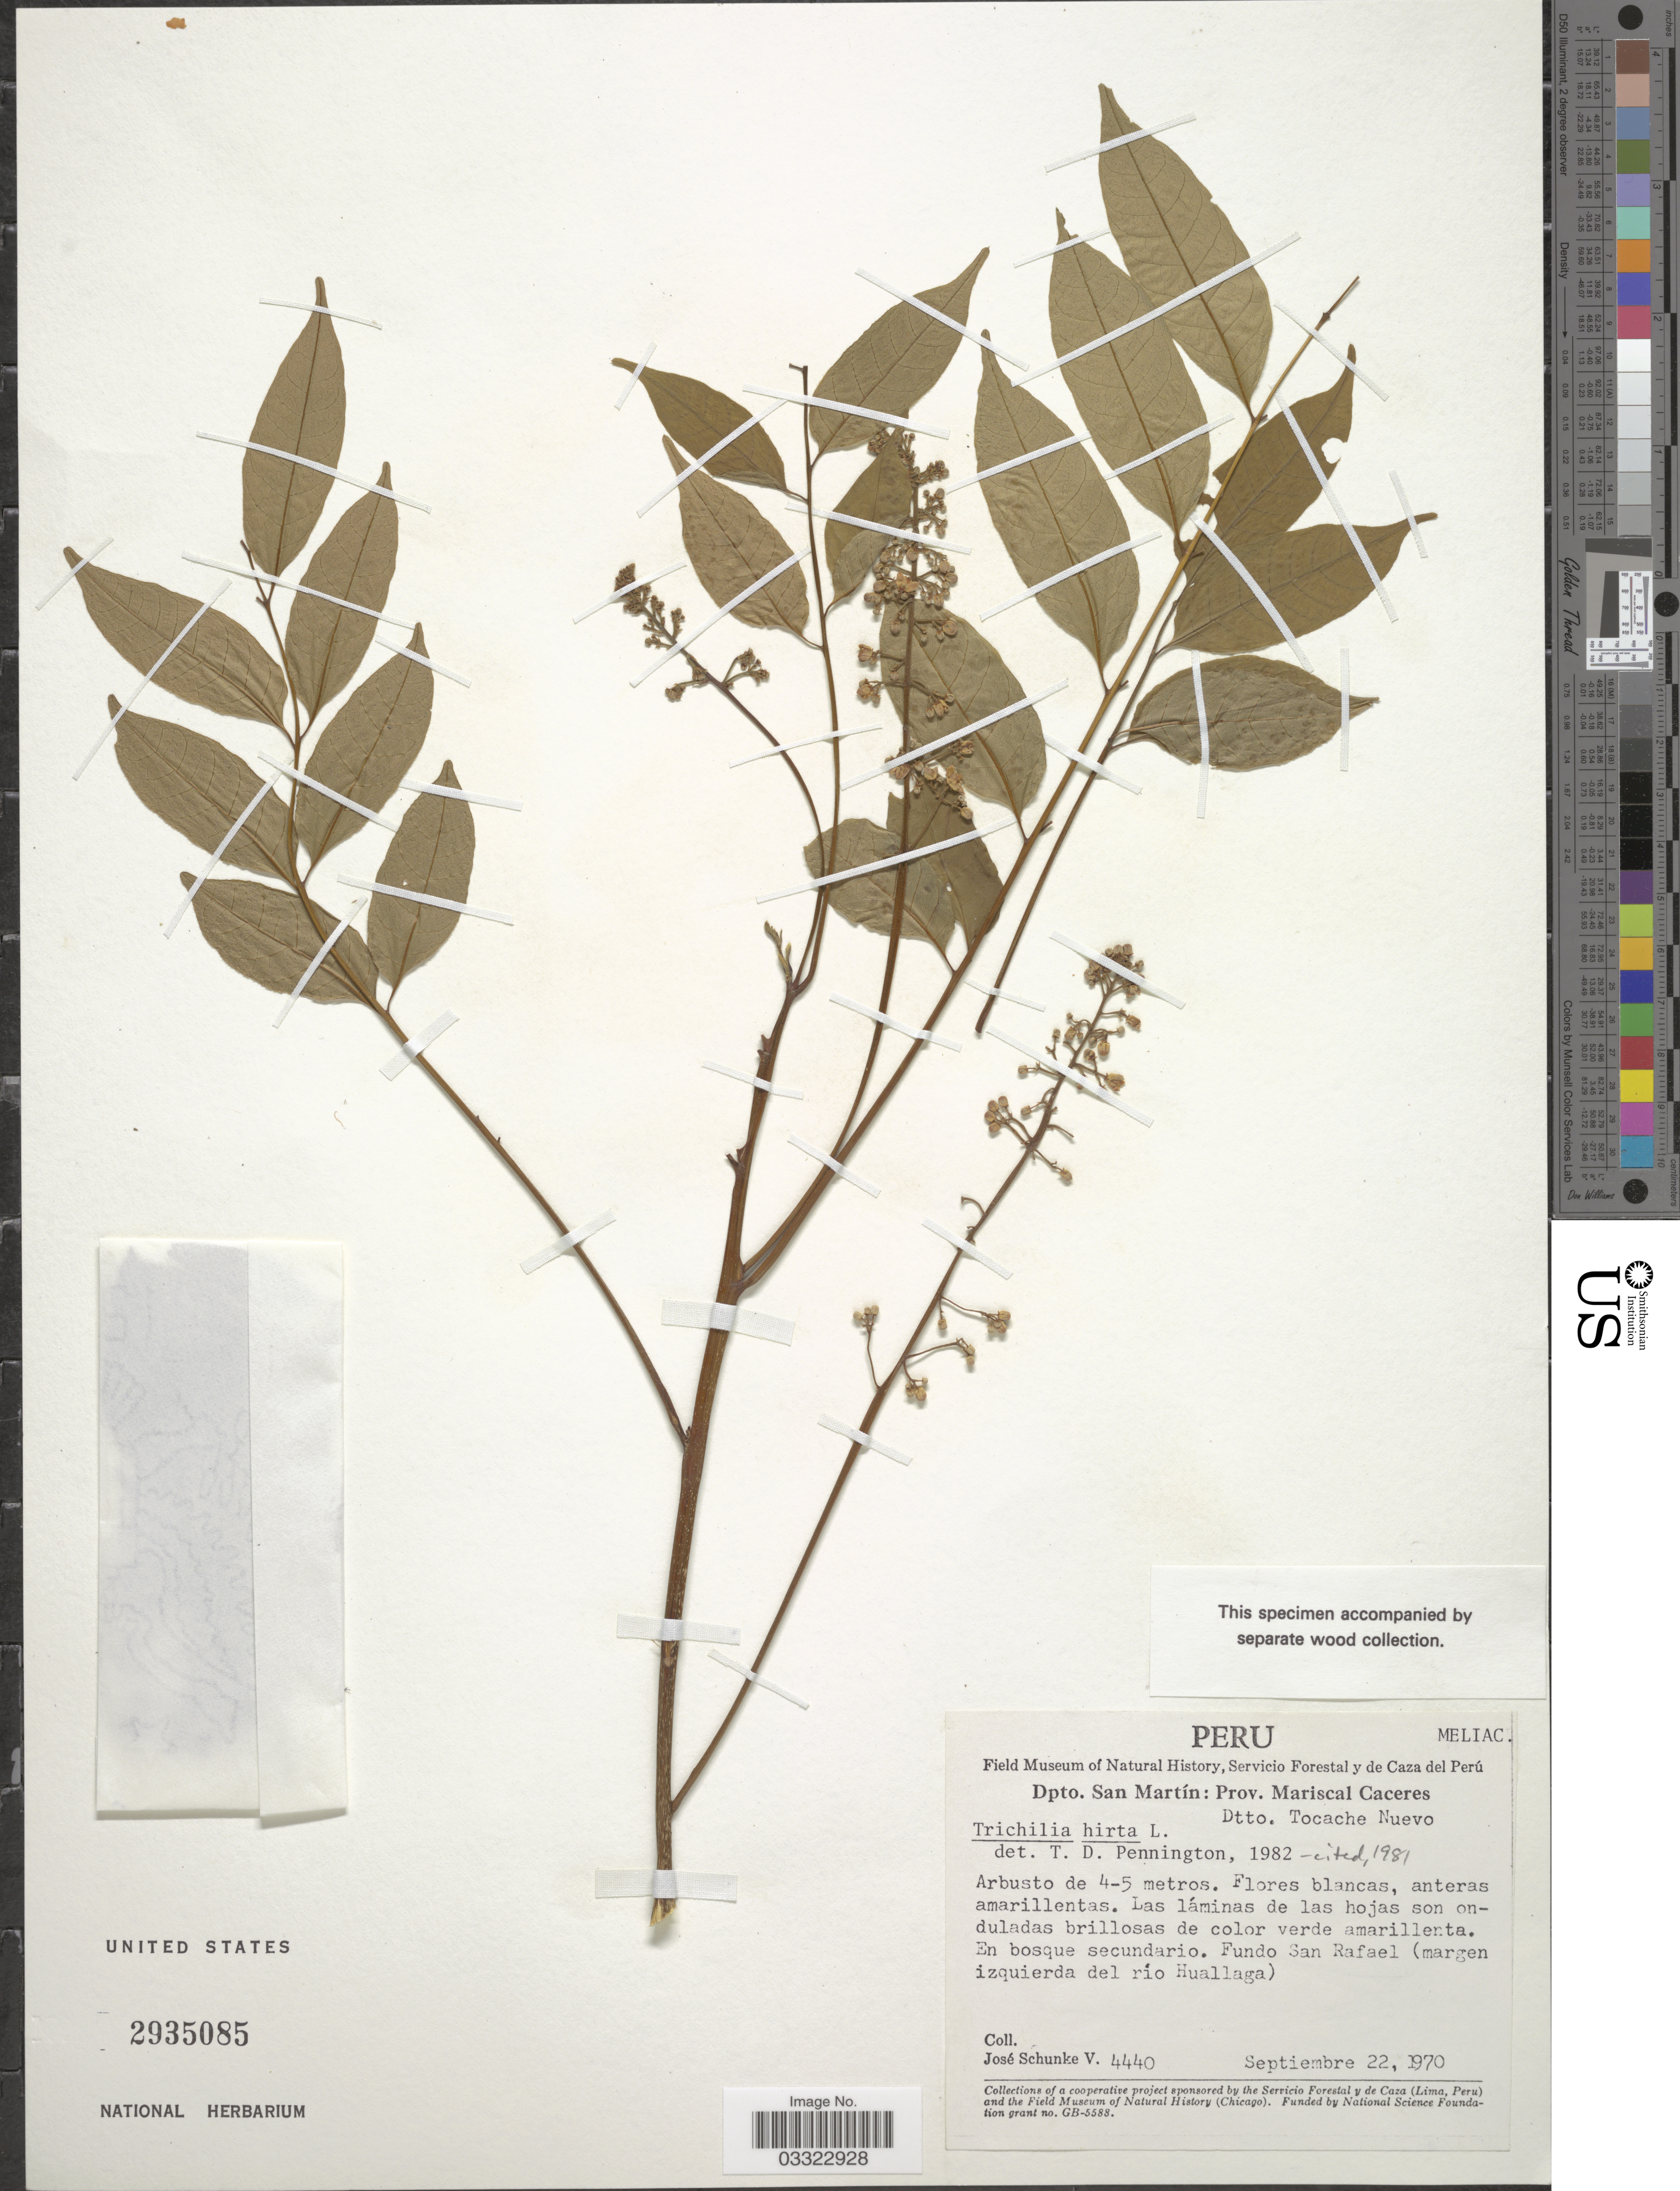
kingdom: Plantae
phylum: Tracheophyta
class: Magnoliopsida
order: Sapindales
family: Meliaceae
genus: Trichilia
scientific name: Trichilia hirta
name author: L.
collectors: J. Schunke Vigo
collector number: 4440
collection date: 1970-09-22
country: Peru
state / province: San Martín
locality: Dpto. San Martín : Prov. Mariscal Caceres, Dtto. Tocache Nuevo, Fundo San Rafael (margen izquierda del río Huallaga).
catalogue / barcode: US 2935085